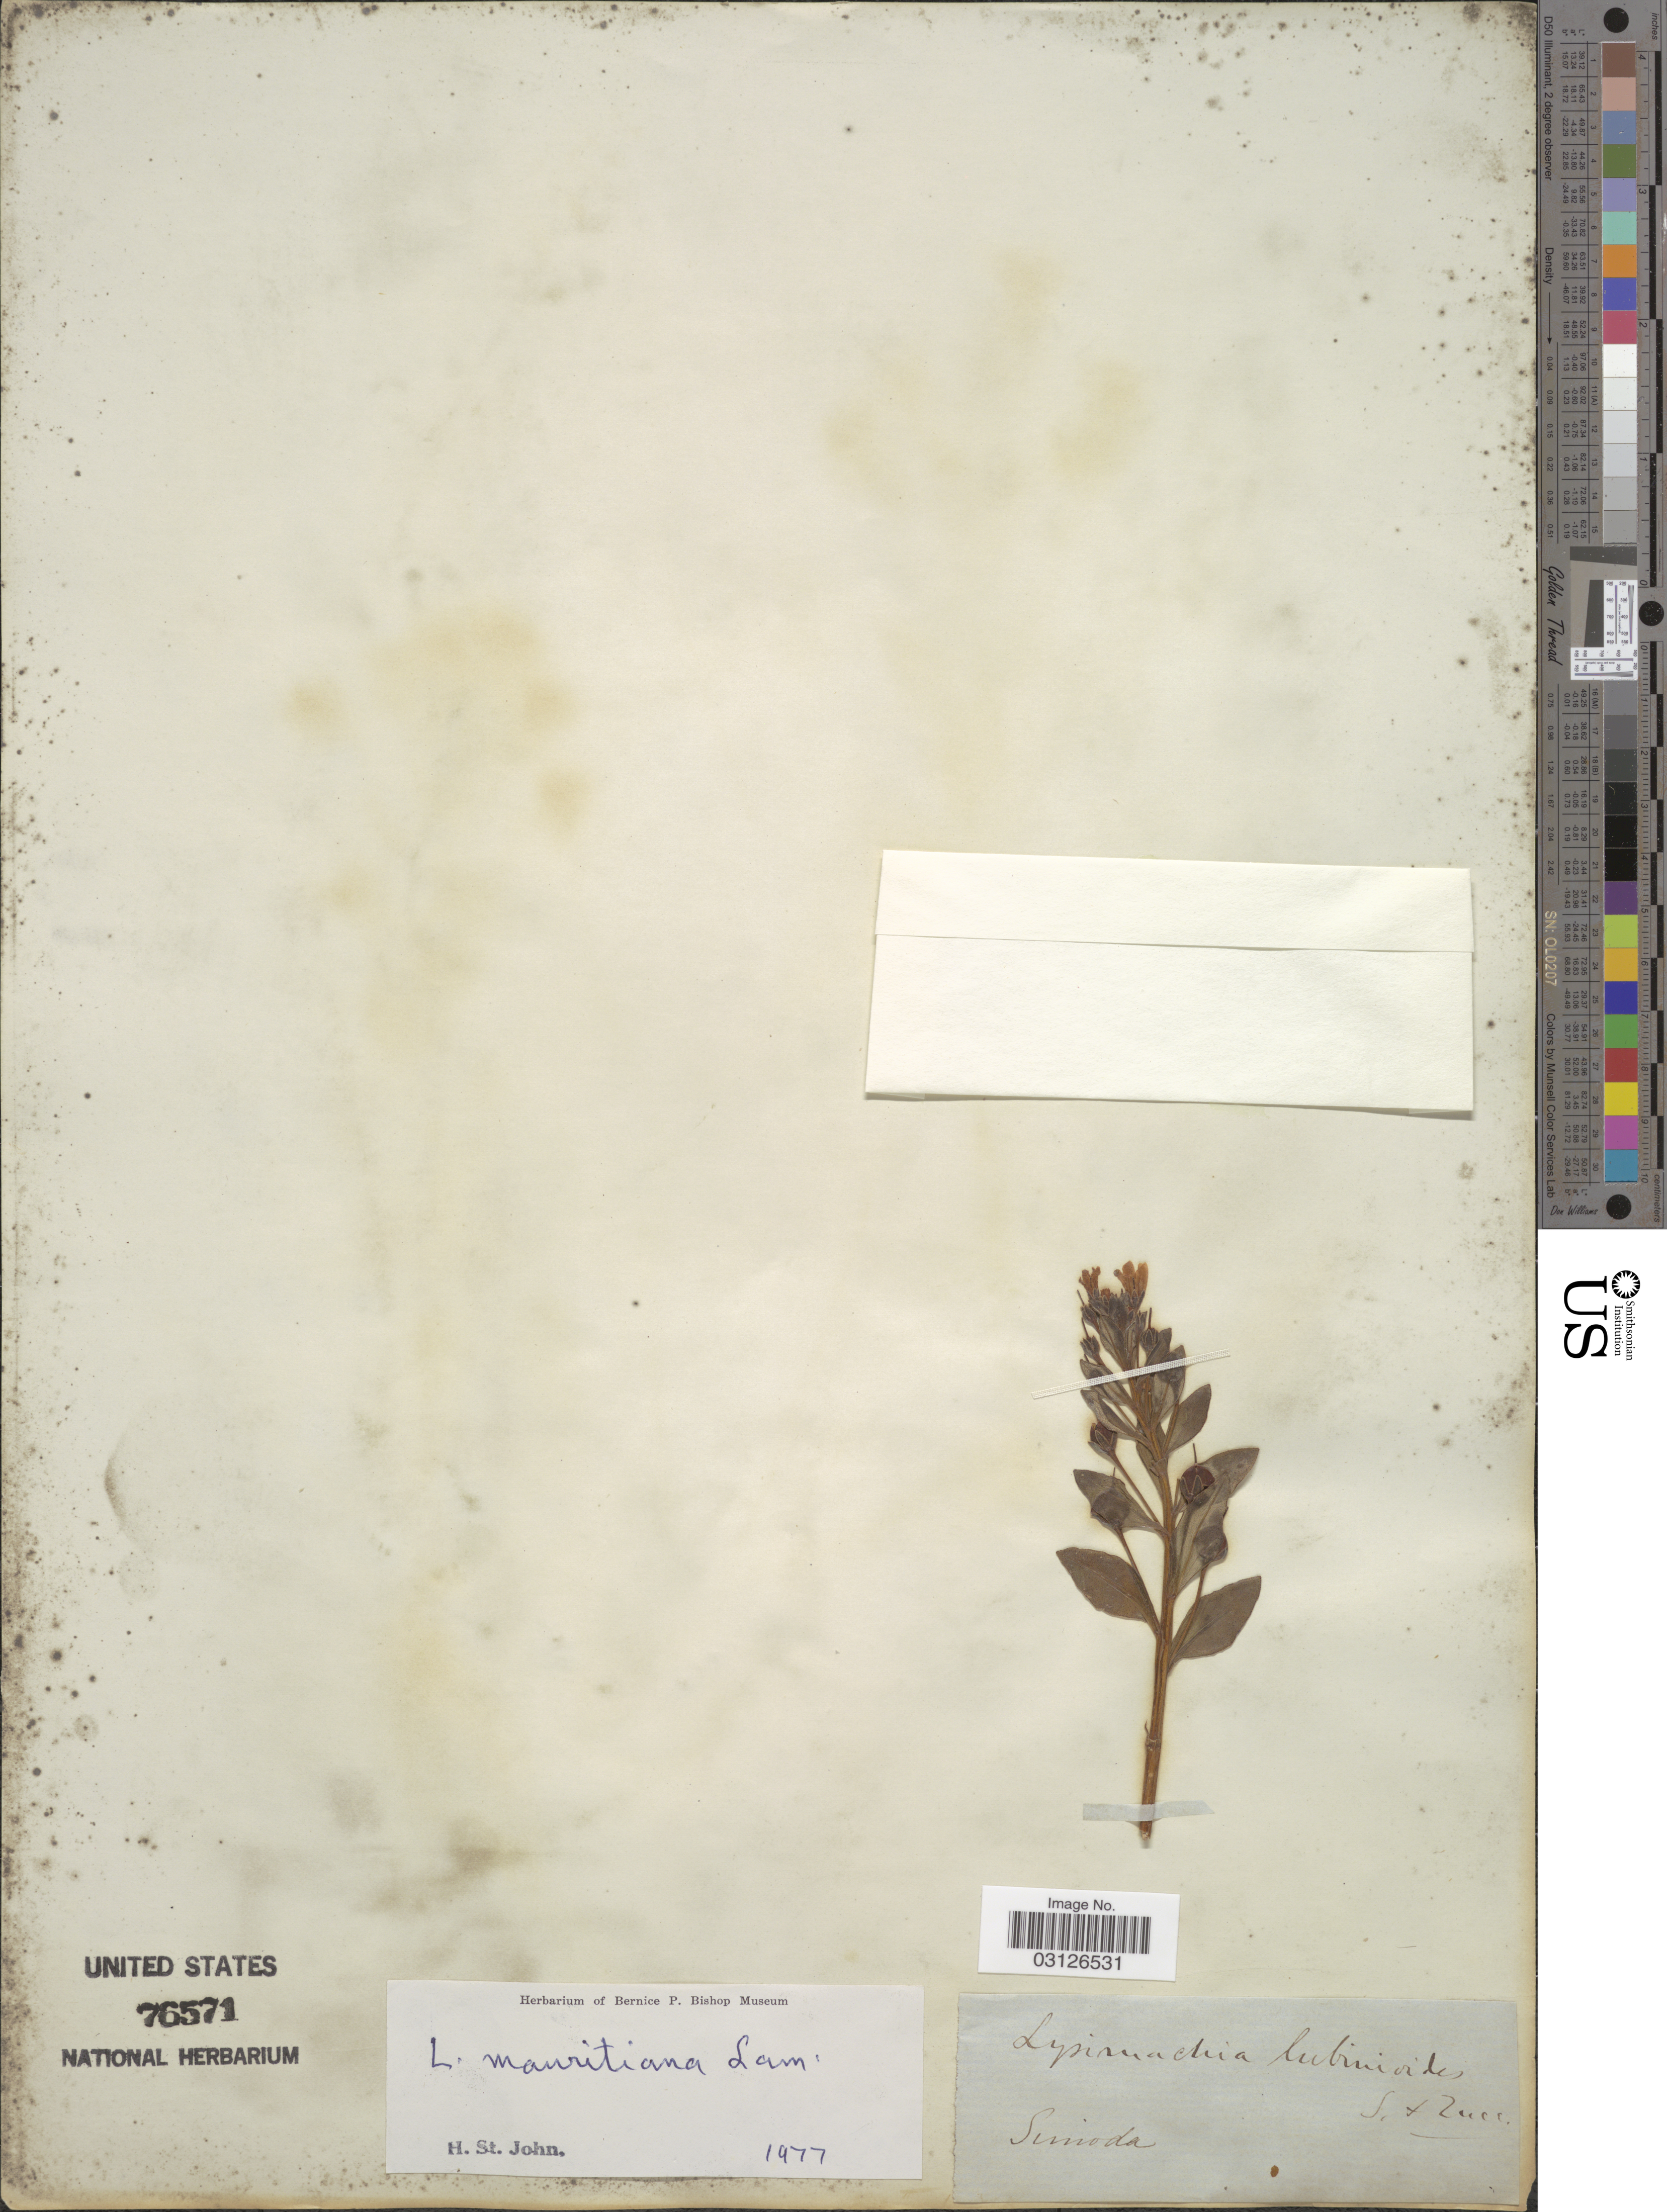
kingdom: Plantae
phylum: Tracheophyta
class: Magnoliopsida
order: Ericales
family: Primulaceae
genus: Lysimachia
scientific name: Lysimachia mauritiana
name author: Lam.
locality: Simoda.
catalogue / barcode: US 76571